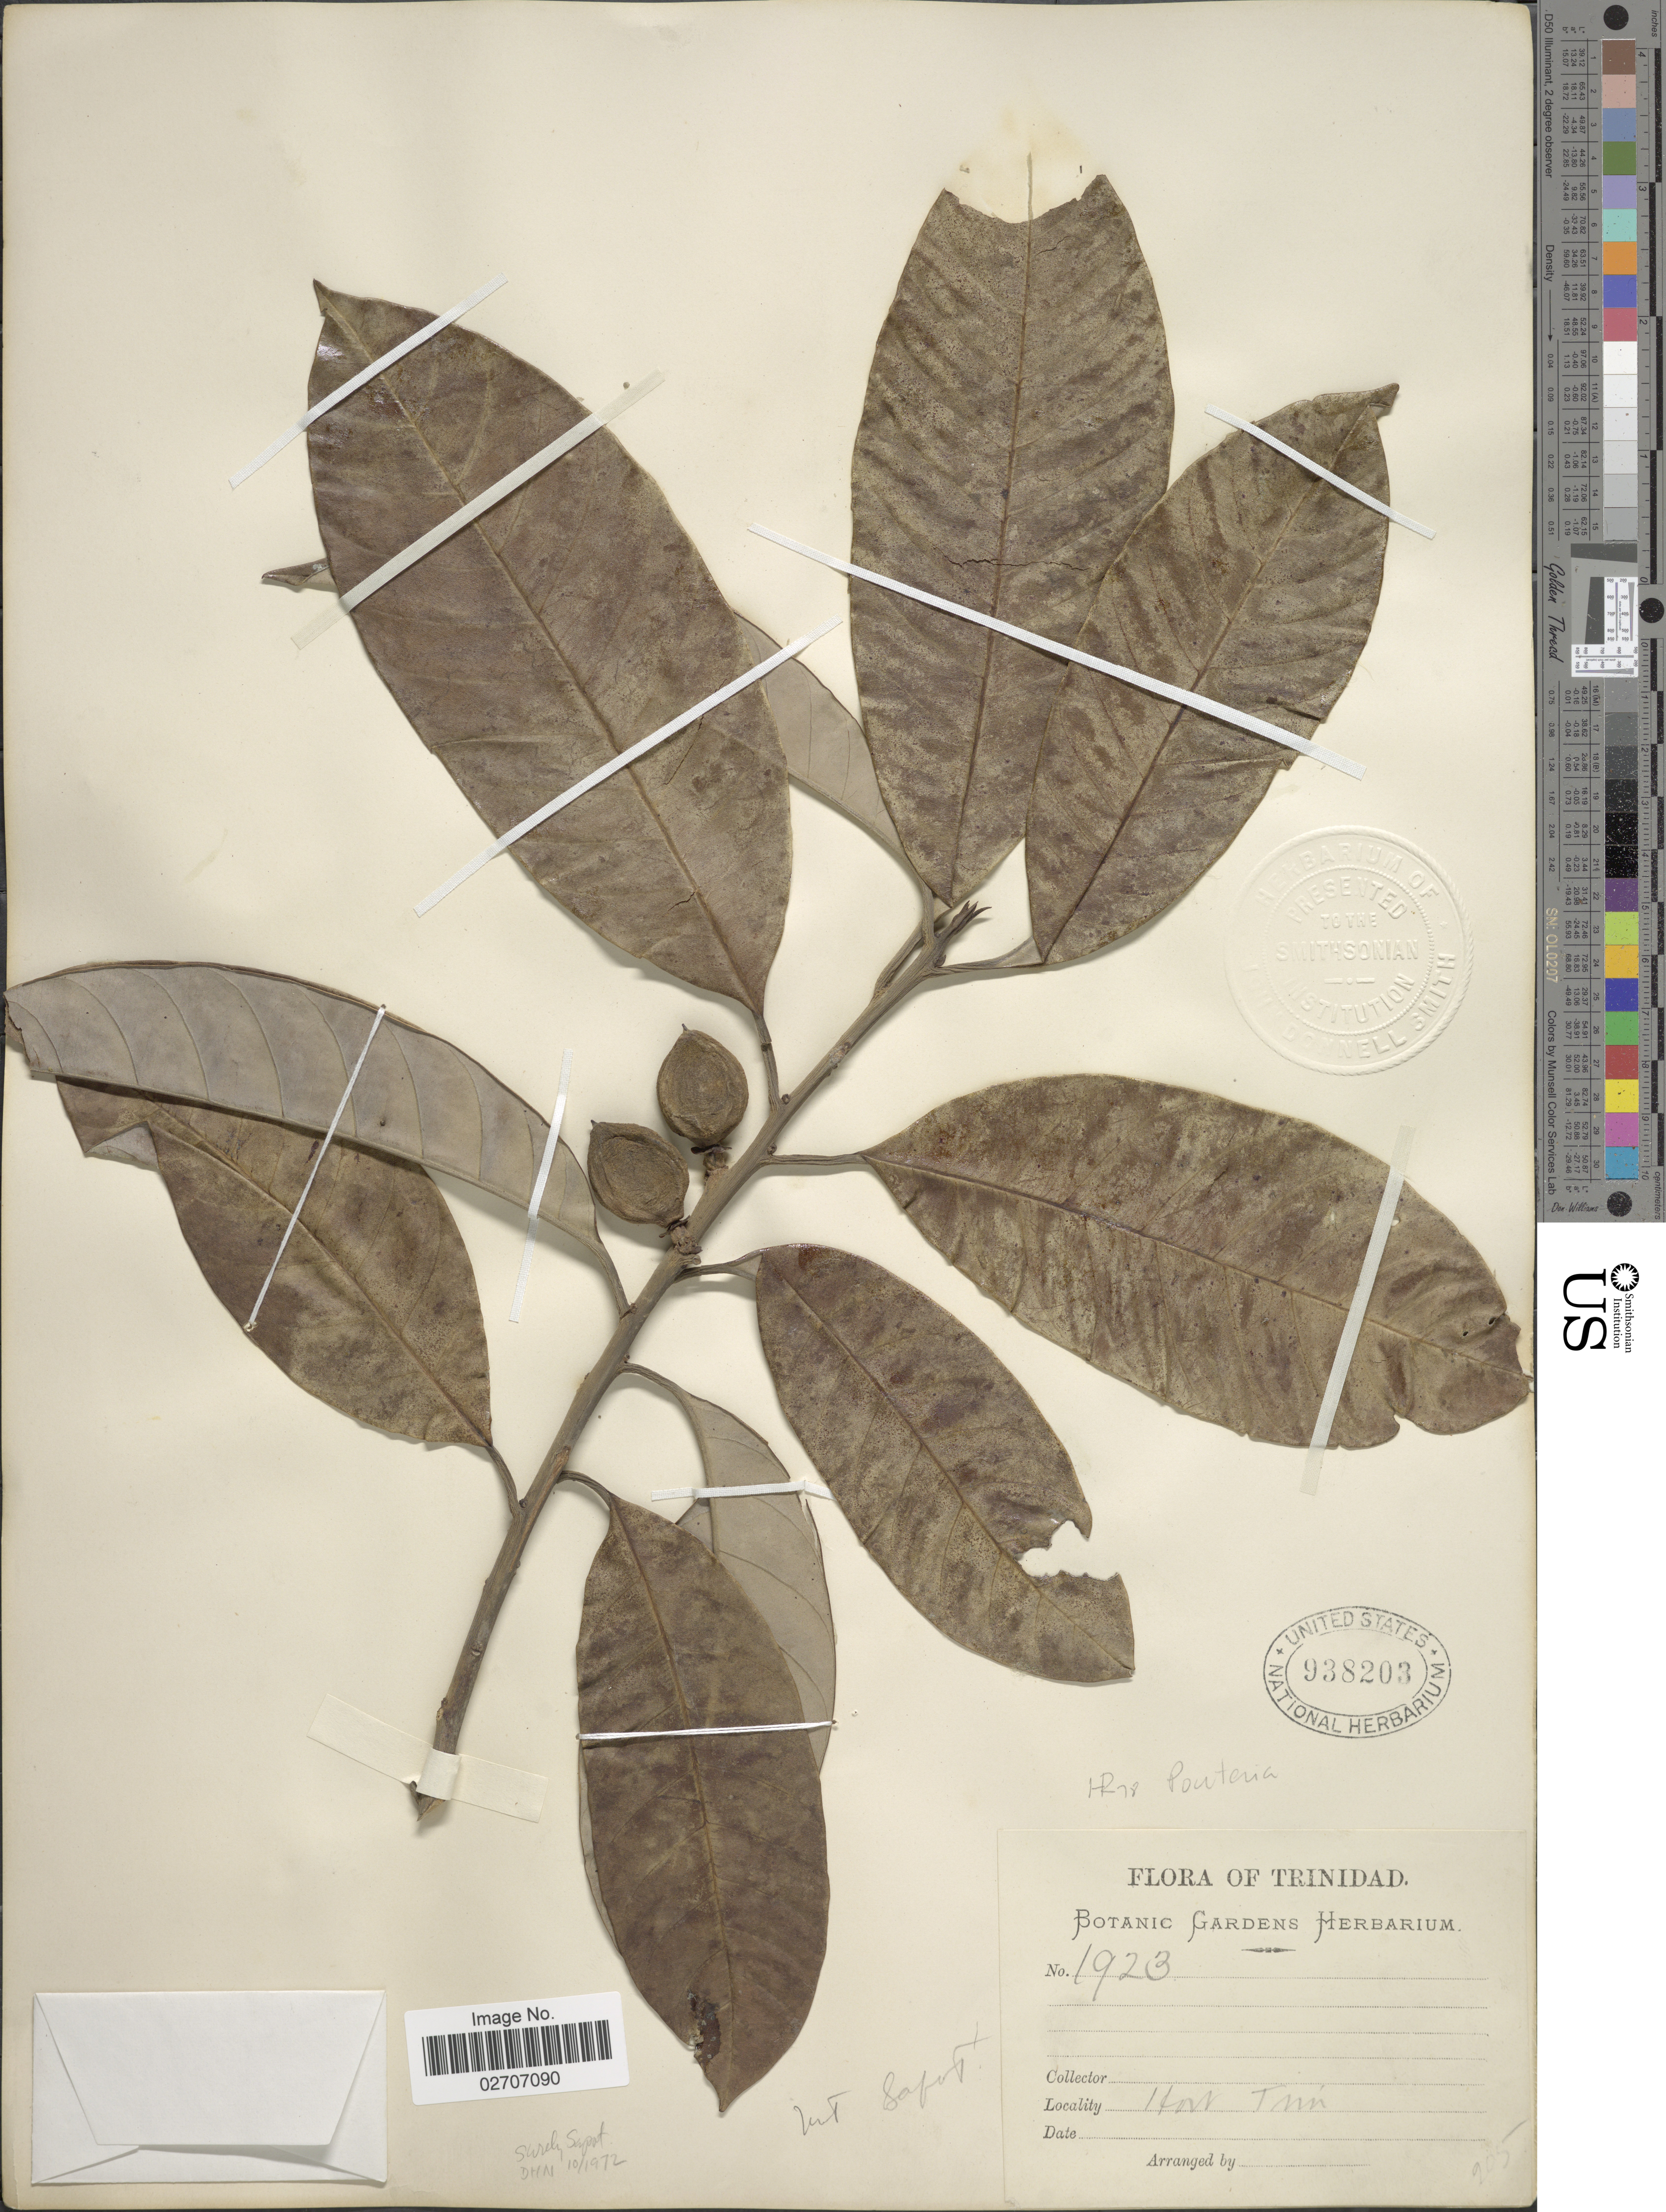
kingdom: Plantae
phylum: Tracheophyta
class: Magnoliopsida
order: Ericales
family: Sapotaceae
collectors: ex herb. Botanic Gardens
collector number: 1923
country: Trinidad and Tobago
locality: Trinidad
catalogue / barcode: US 938203